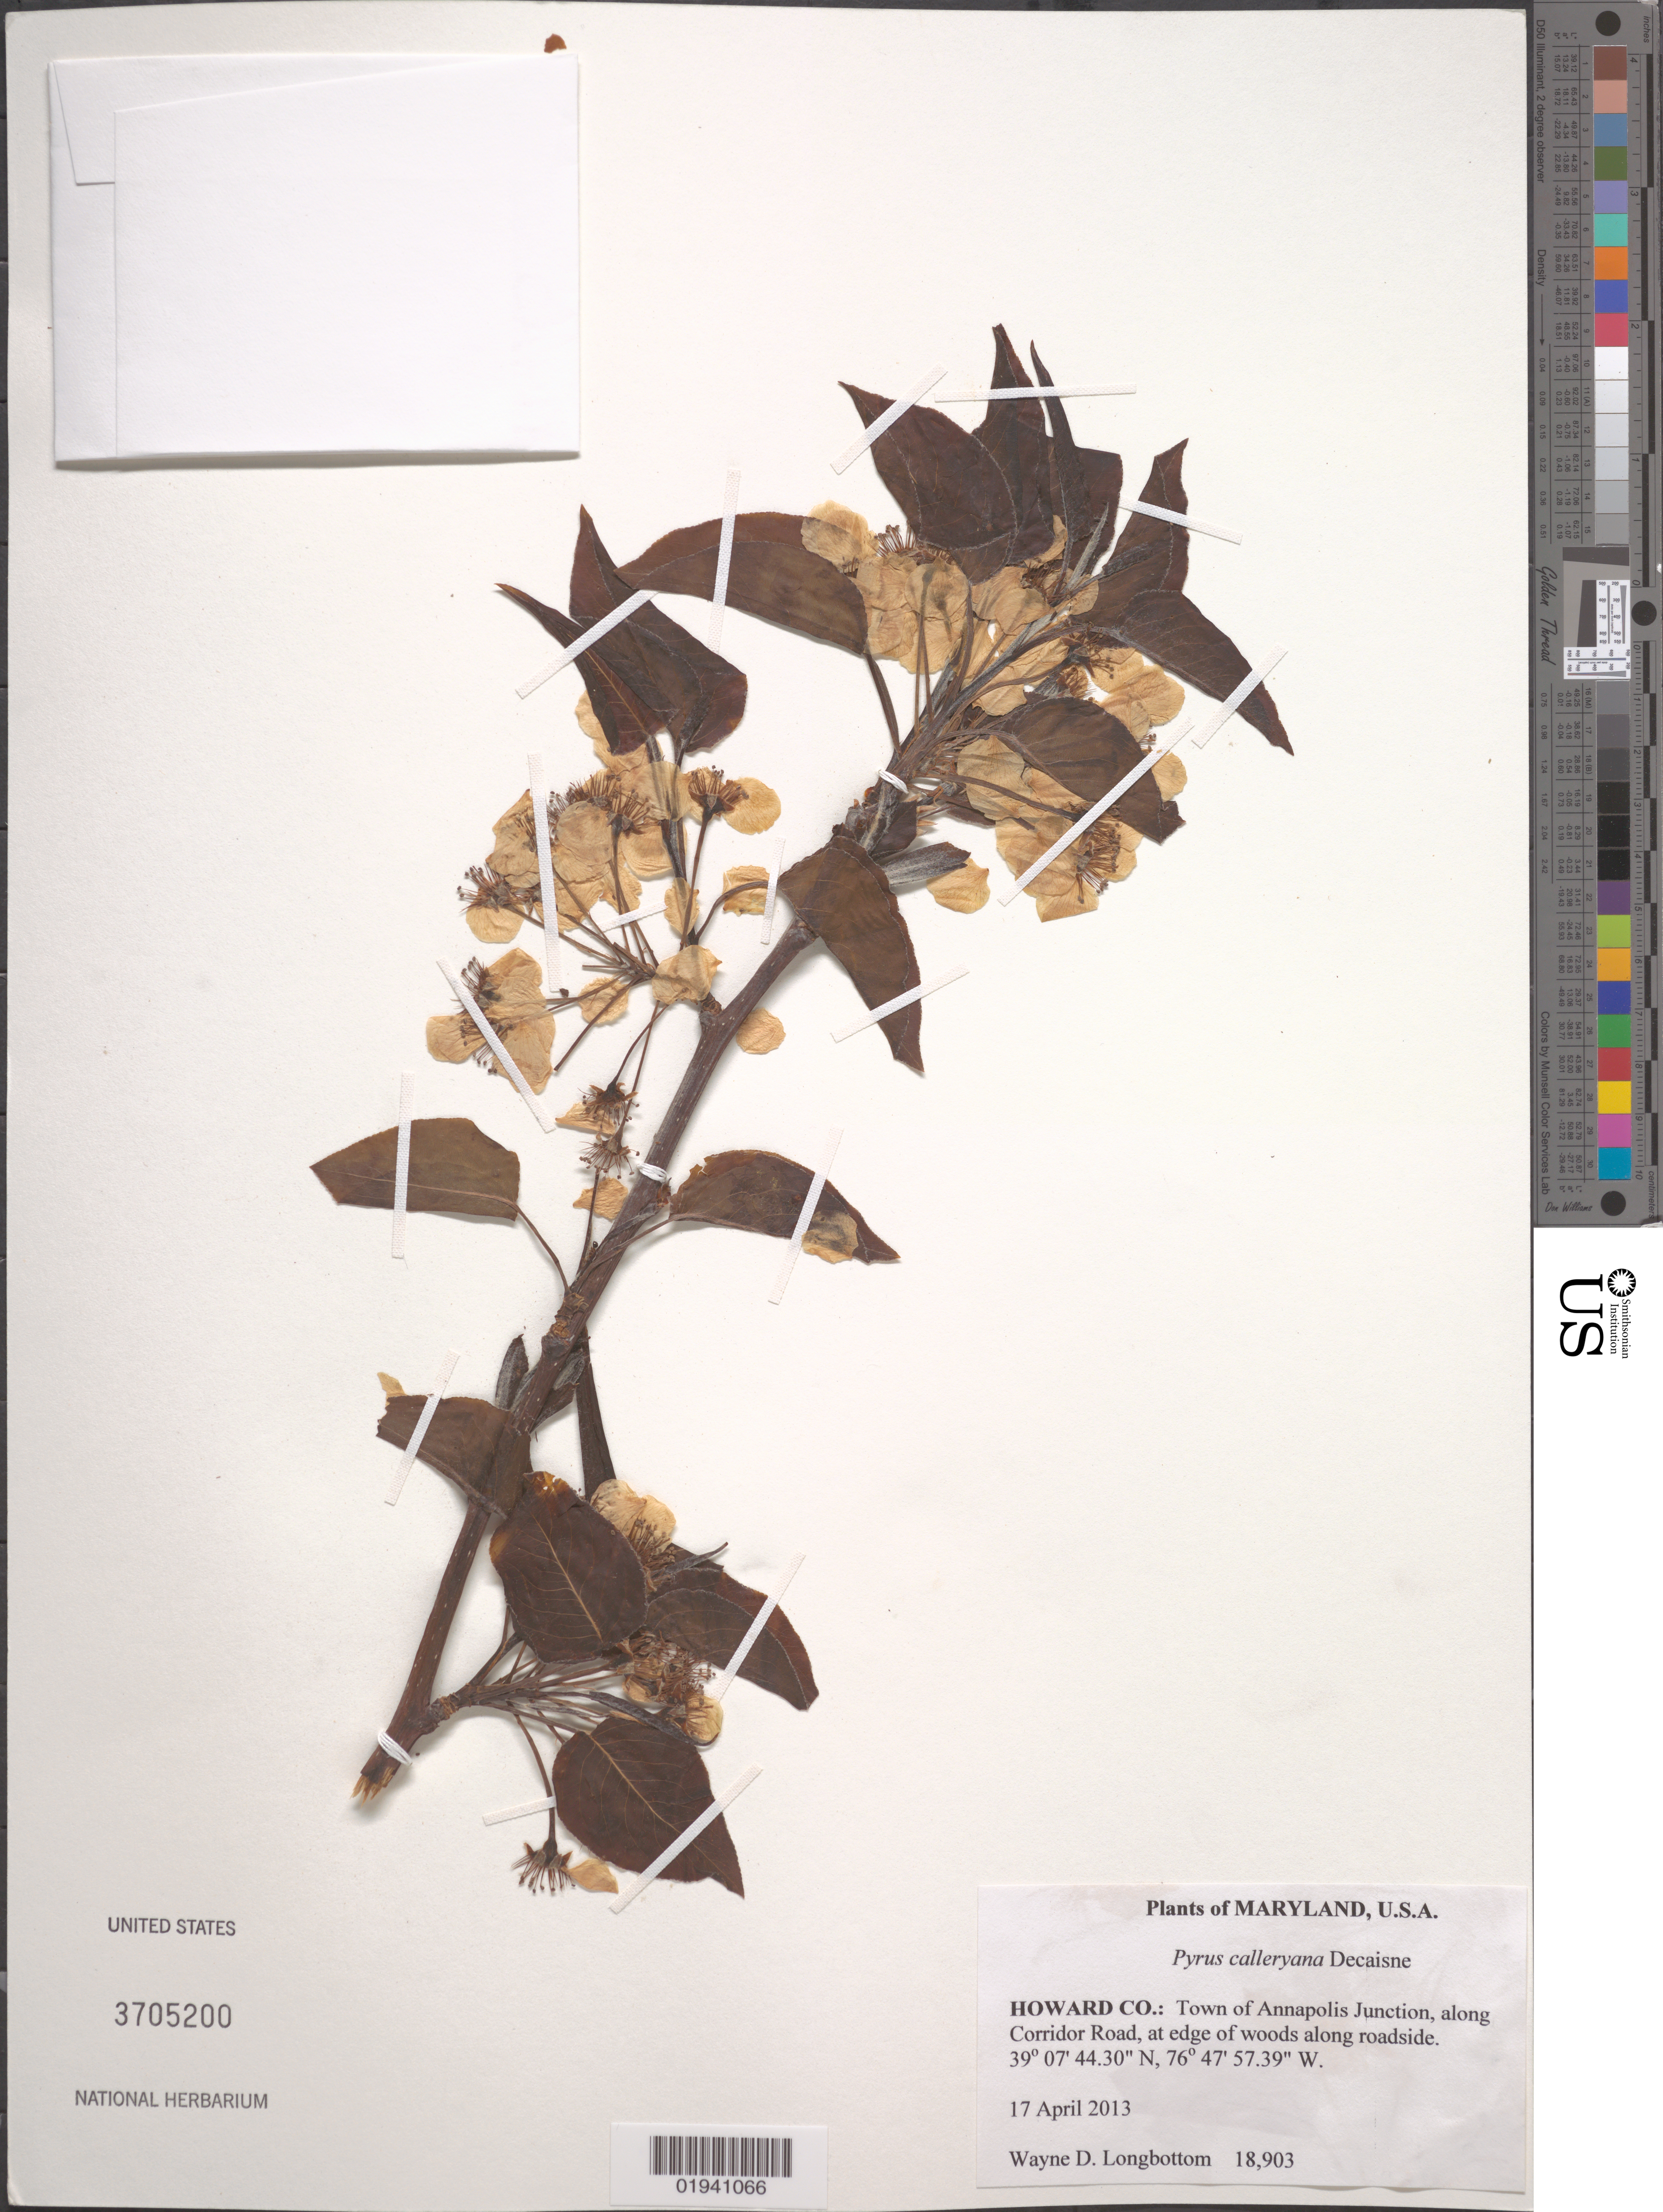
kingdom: Plantae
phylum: Tracheophyta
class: Magnoliopsida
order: Rosales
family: Rosaceae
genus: Pyrus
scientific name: Pyrus calleryana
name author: Decne.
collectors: W. D. Longbottom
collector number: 18903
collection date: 2013-04-17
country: United States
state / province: Maryland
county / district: Howard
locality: Town of Annapolis Junction, along Corridor Road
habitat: at edge of woods along roadside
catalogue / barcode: US 3705200